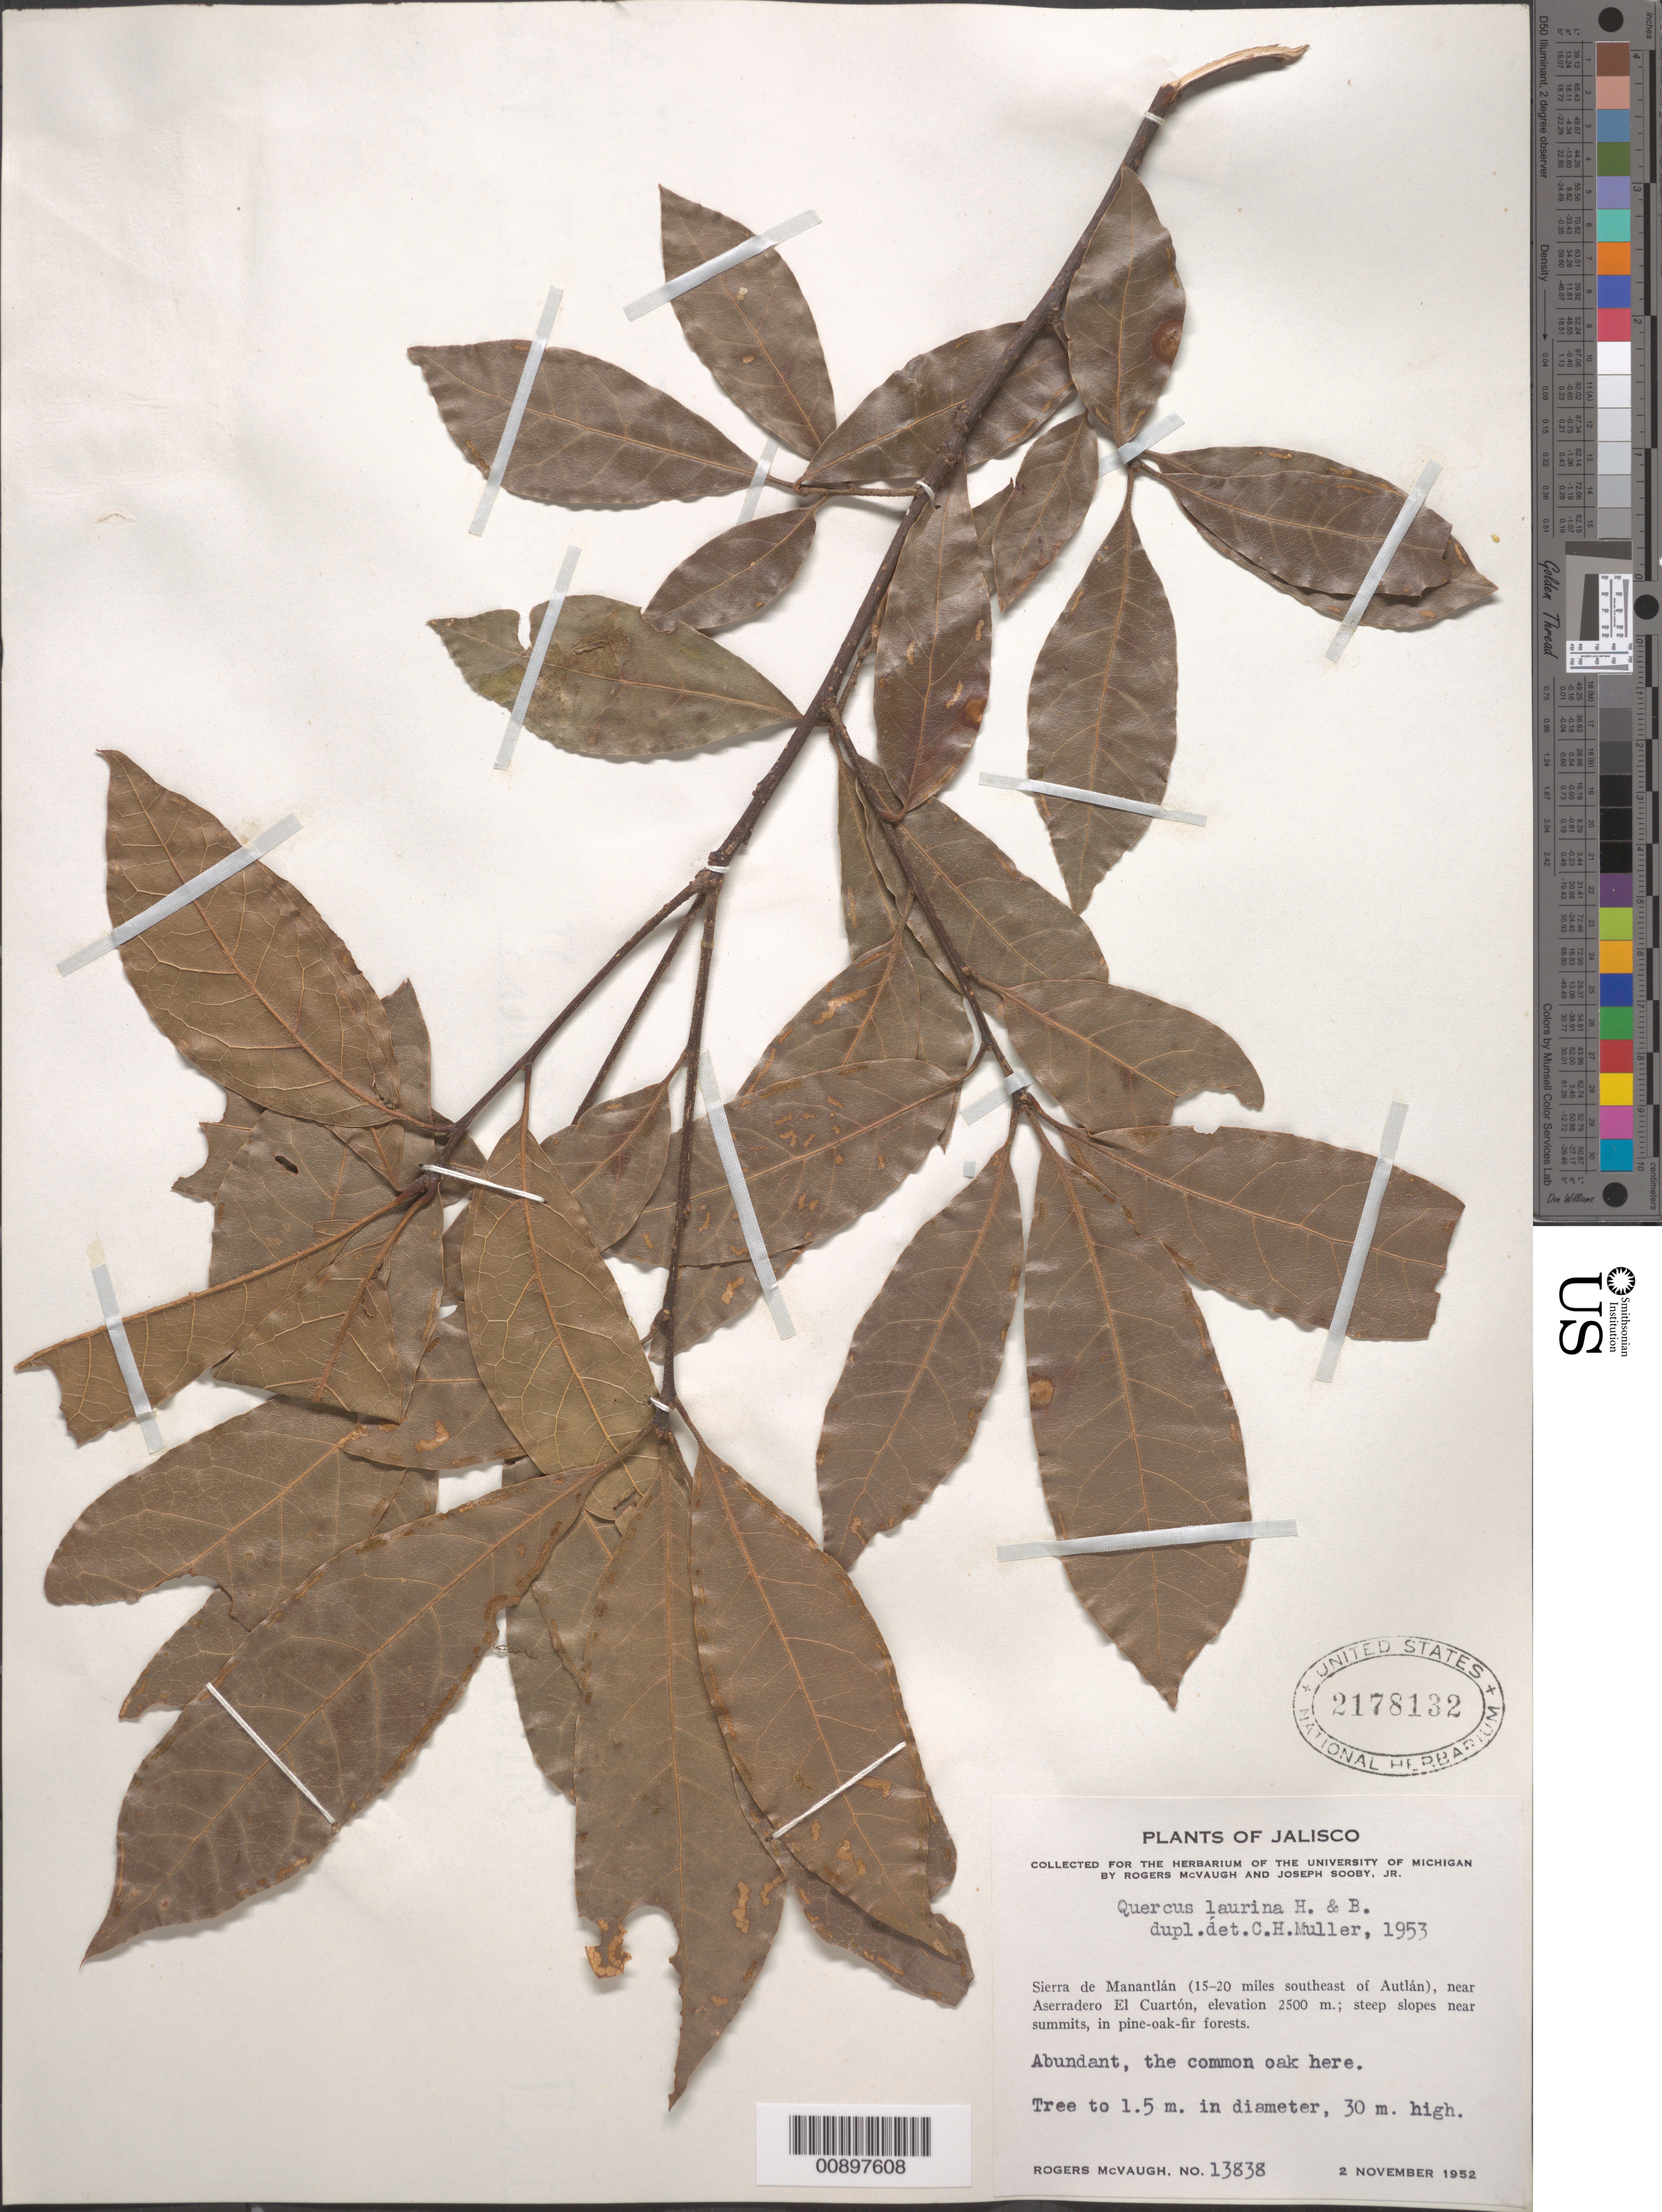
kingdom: Plantae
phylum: Tracheophyta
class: Magnoliopsida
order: Fagales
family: Fagaceae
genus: Quercus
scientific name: Quercus laurina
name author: Humb. & Bonpl.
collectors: R. McVaugh & J. Sooby Jr.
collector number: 13838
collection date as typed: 02 Nov 1952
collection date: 1952-11-02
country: Mexico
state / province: Jalisco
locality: Sierra de Manantlán (15-20 miles southeast of Autlán), near Aserradero El Cuartón.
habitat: Steep slopes near summits, in pine-oak-fir forests.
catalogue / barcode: US 2178132